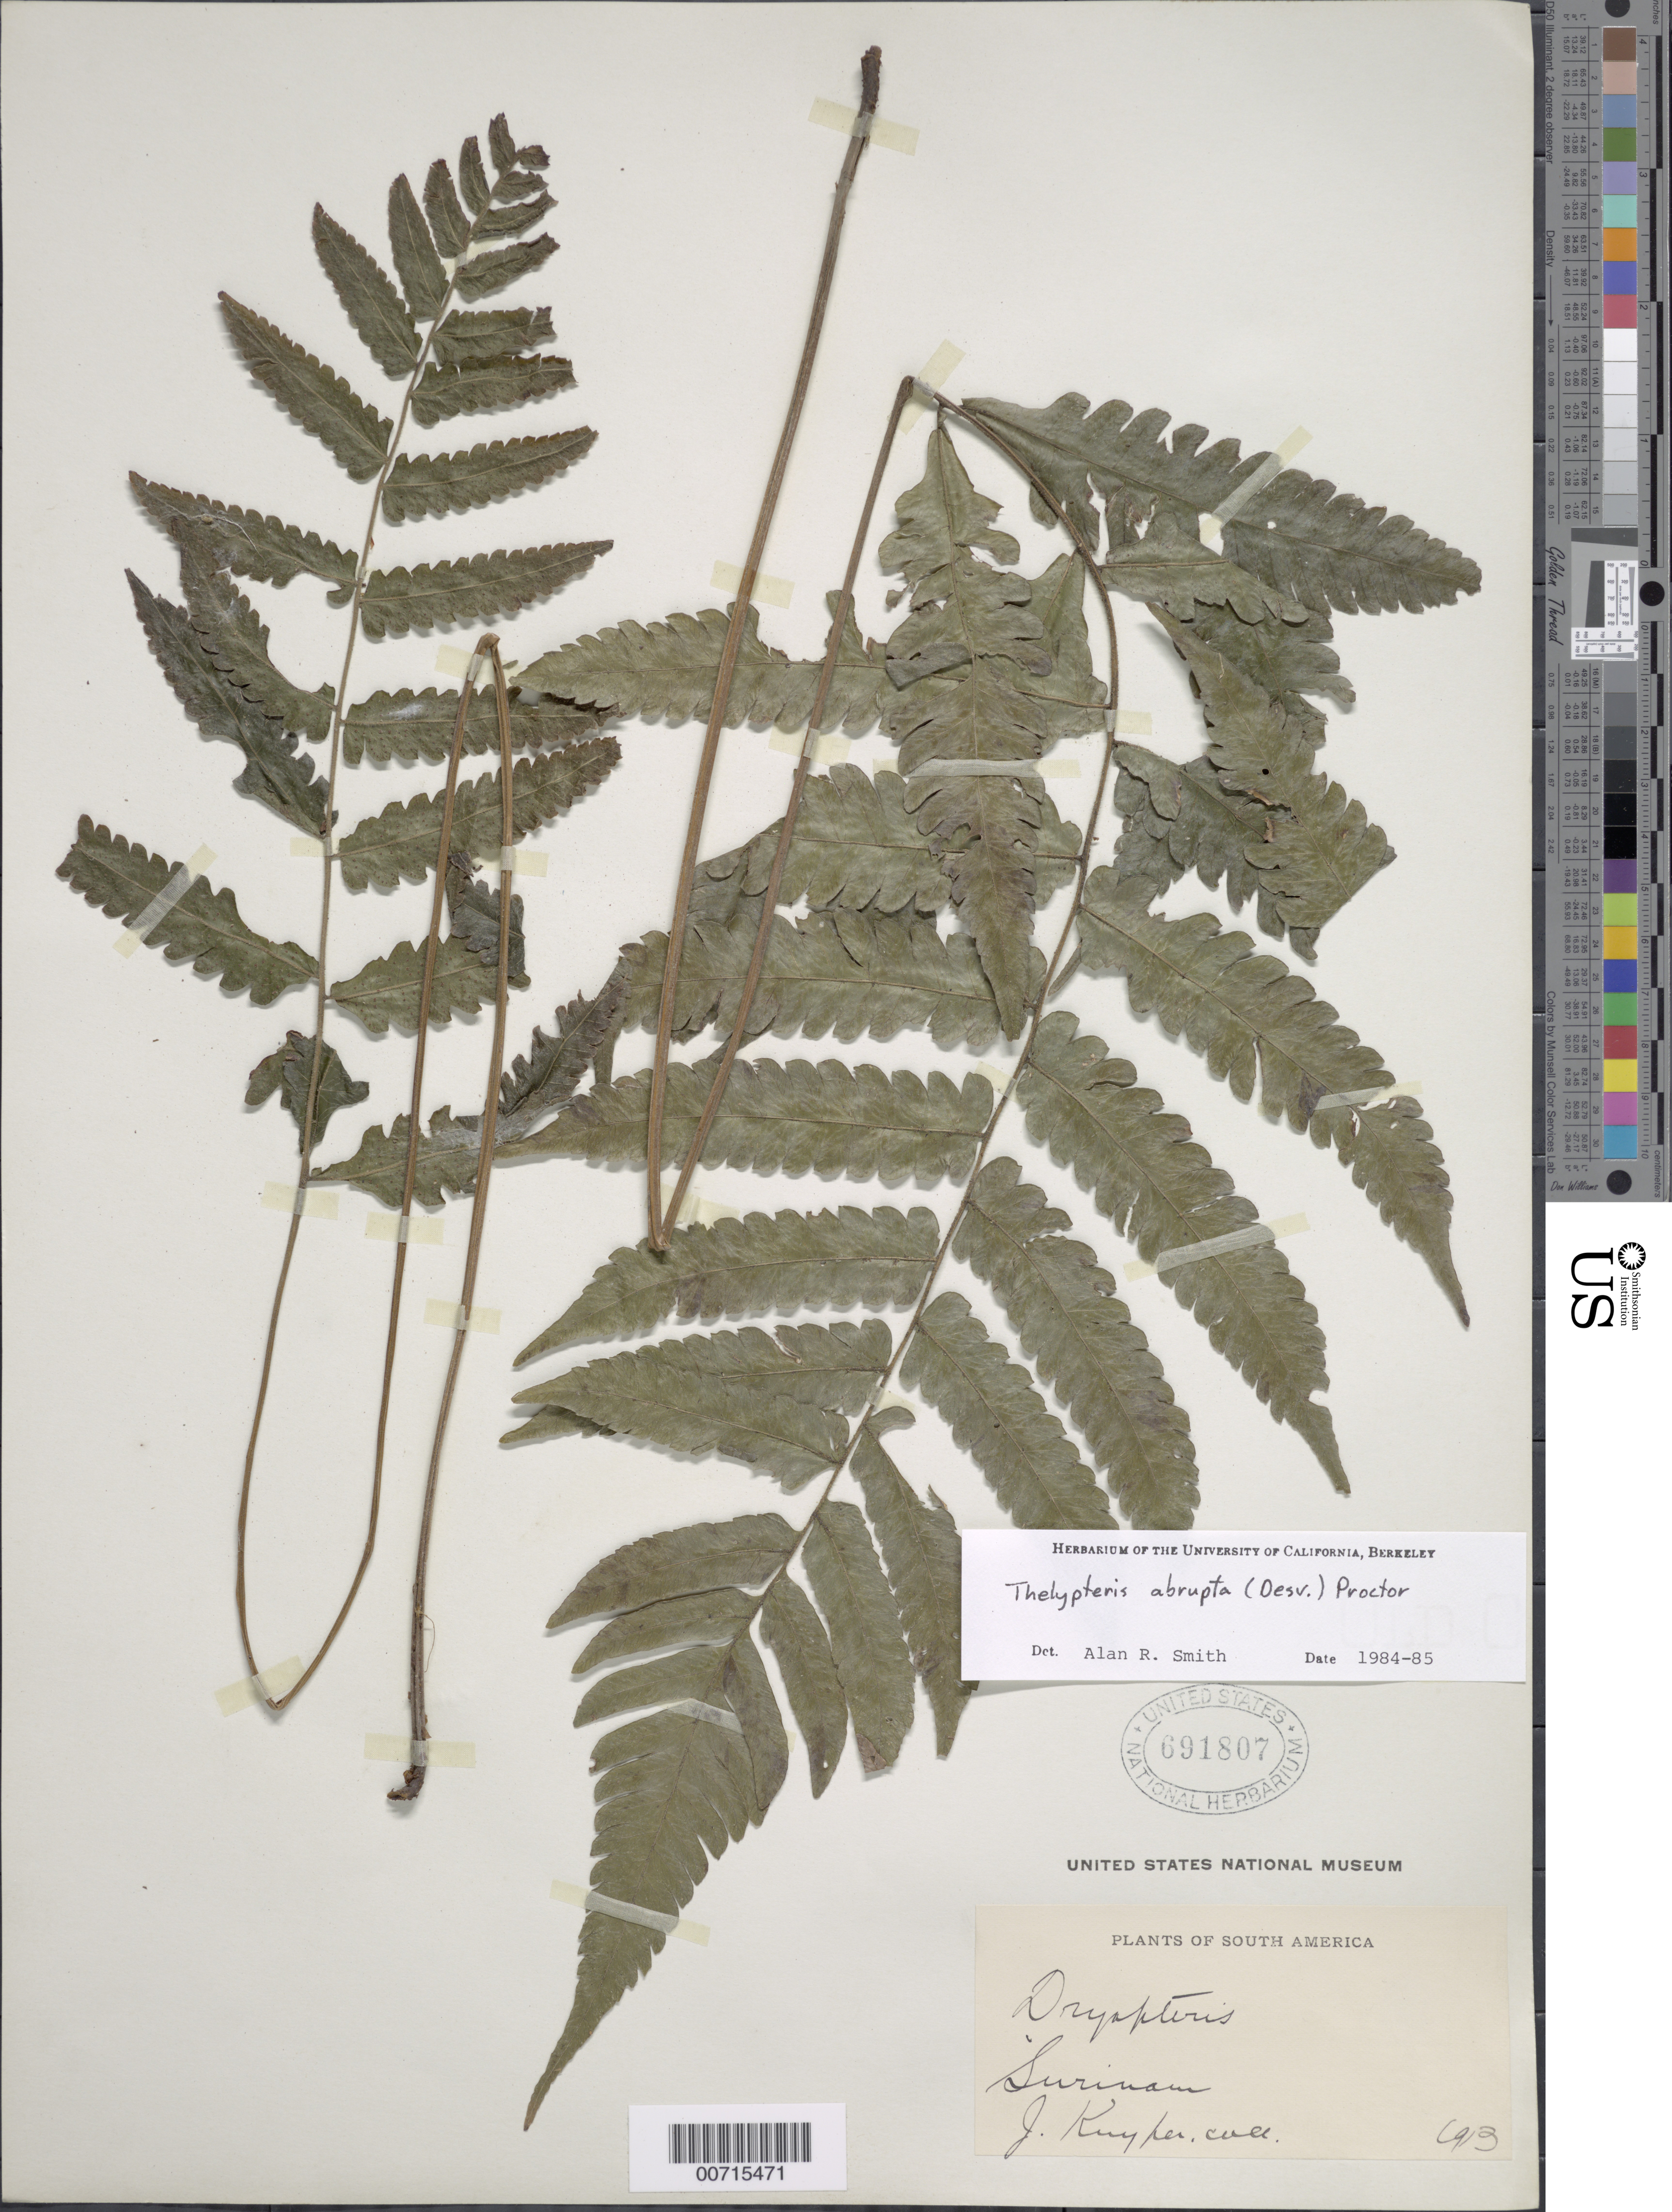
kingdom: Plantae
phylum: Tracheophyta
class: Polypodiopsida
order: Polypodiales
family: Thelypteridaceae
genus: Goniopteris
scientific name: Goniopteris abrupta (Desv.) comb. nov., ined 2015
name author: (Desv.)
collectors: J. Kuyper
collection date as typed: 1913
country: Suriname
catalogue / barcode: US 691807